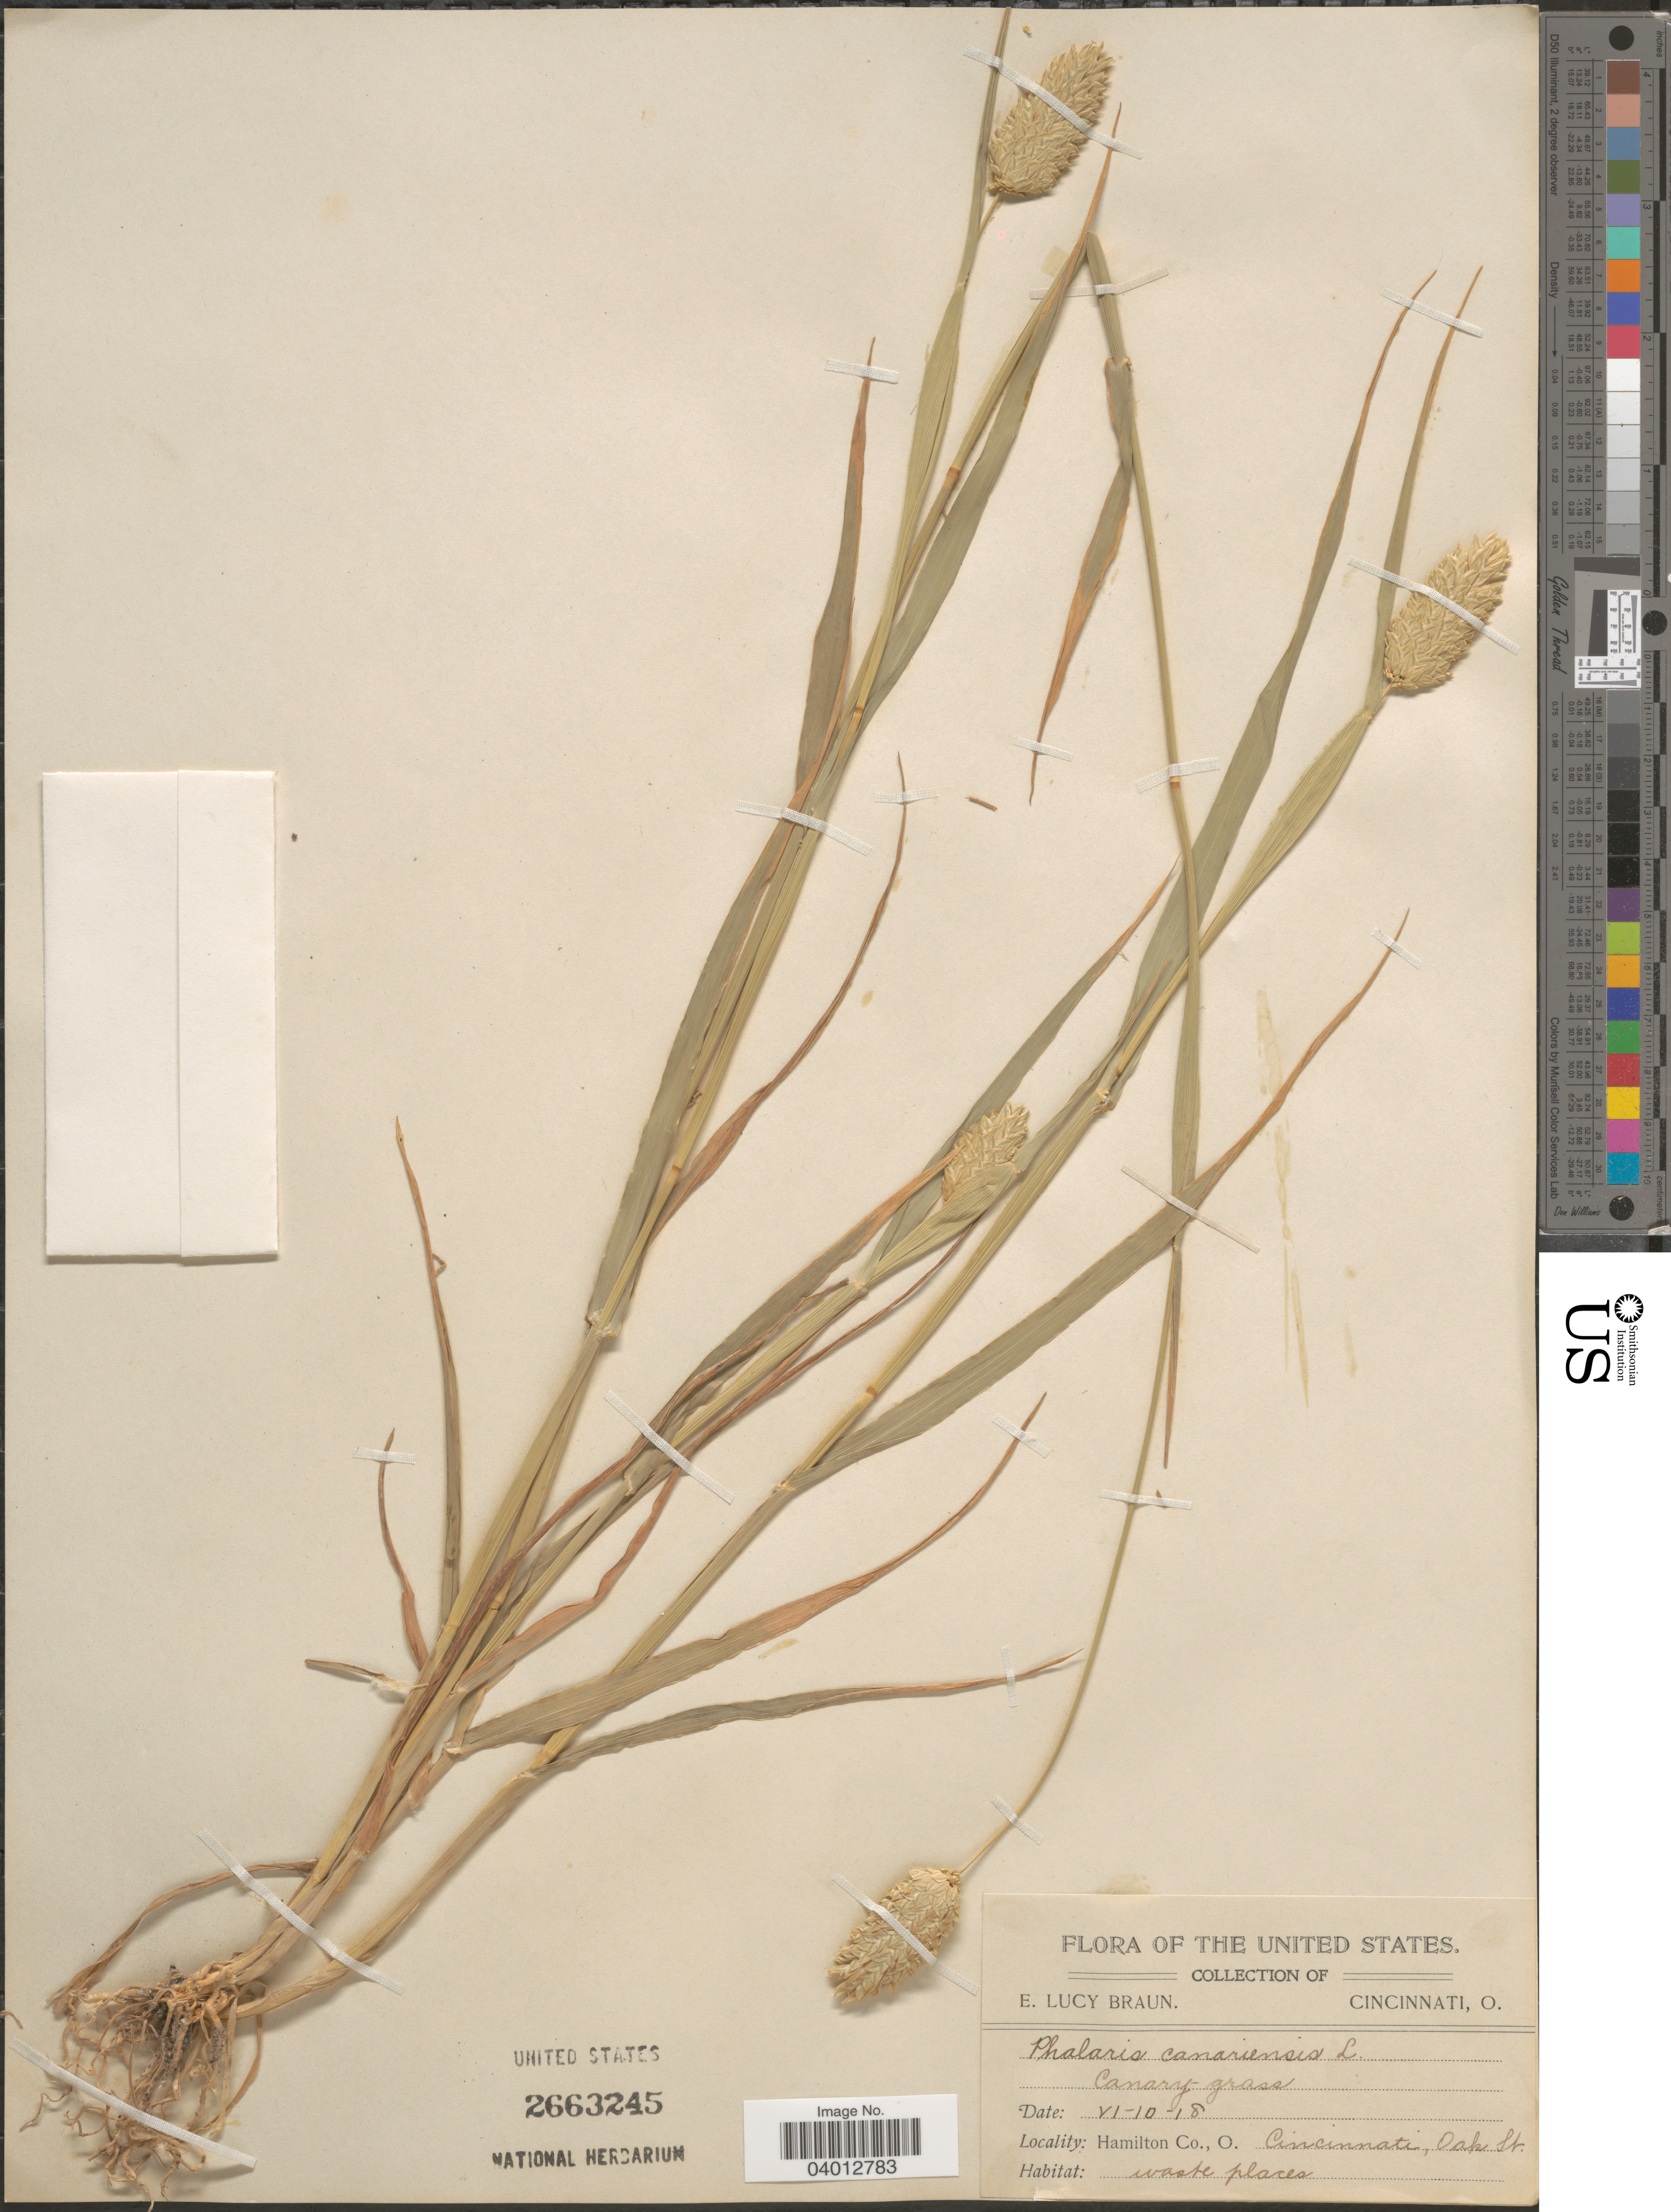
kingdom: Plantae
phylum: Tracheophyta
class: Liliopsida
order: Poales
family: Poaceae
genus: Phalaris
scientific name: Phalaris canariensis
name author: L.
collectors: E. L. Braun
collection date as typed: Transcribed d/m/y: 10/6/18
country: United States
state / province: Ohio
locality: Hamilton Co., Cincinnati, Oak St.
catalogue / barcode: US 2663245